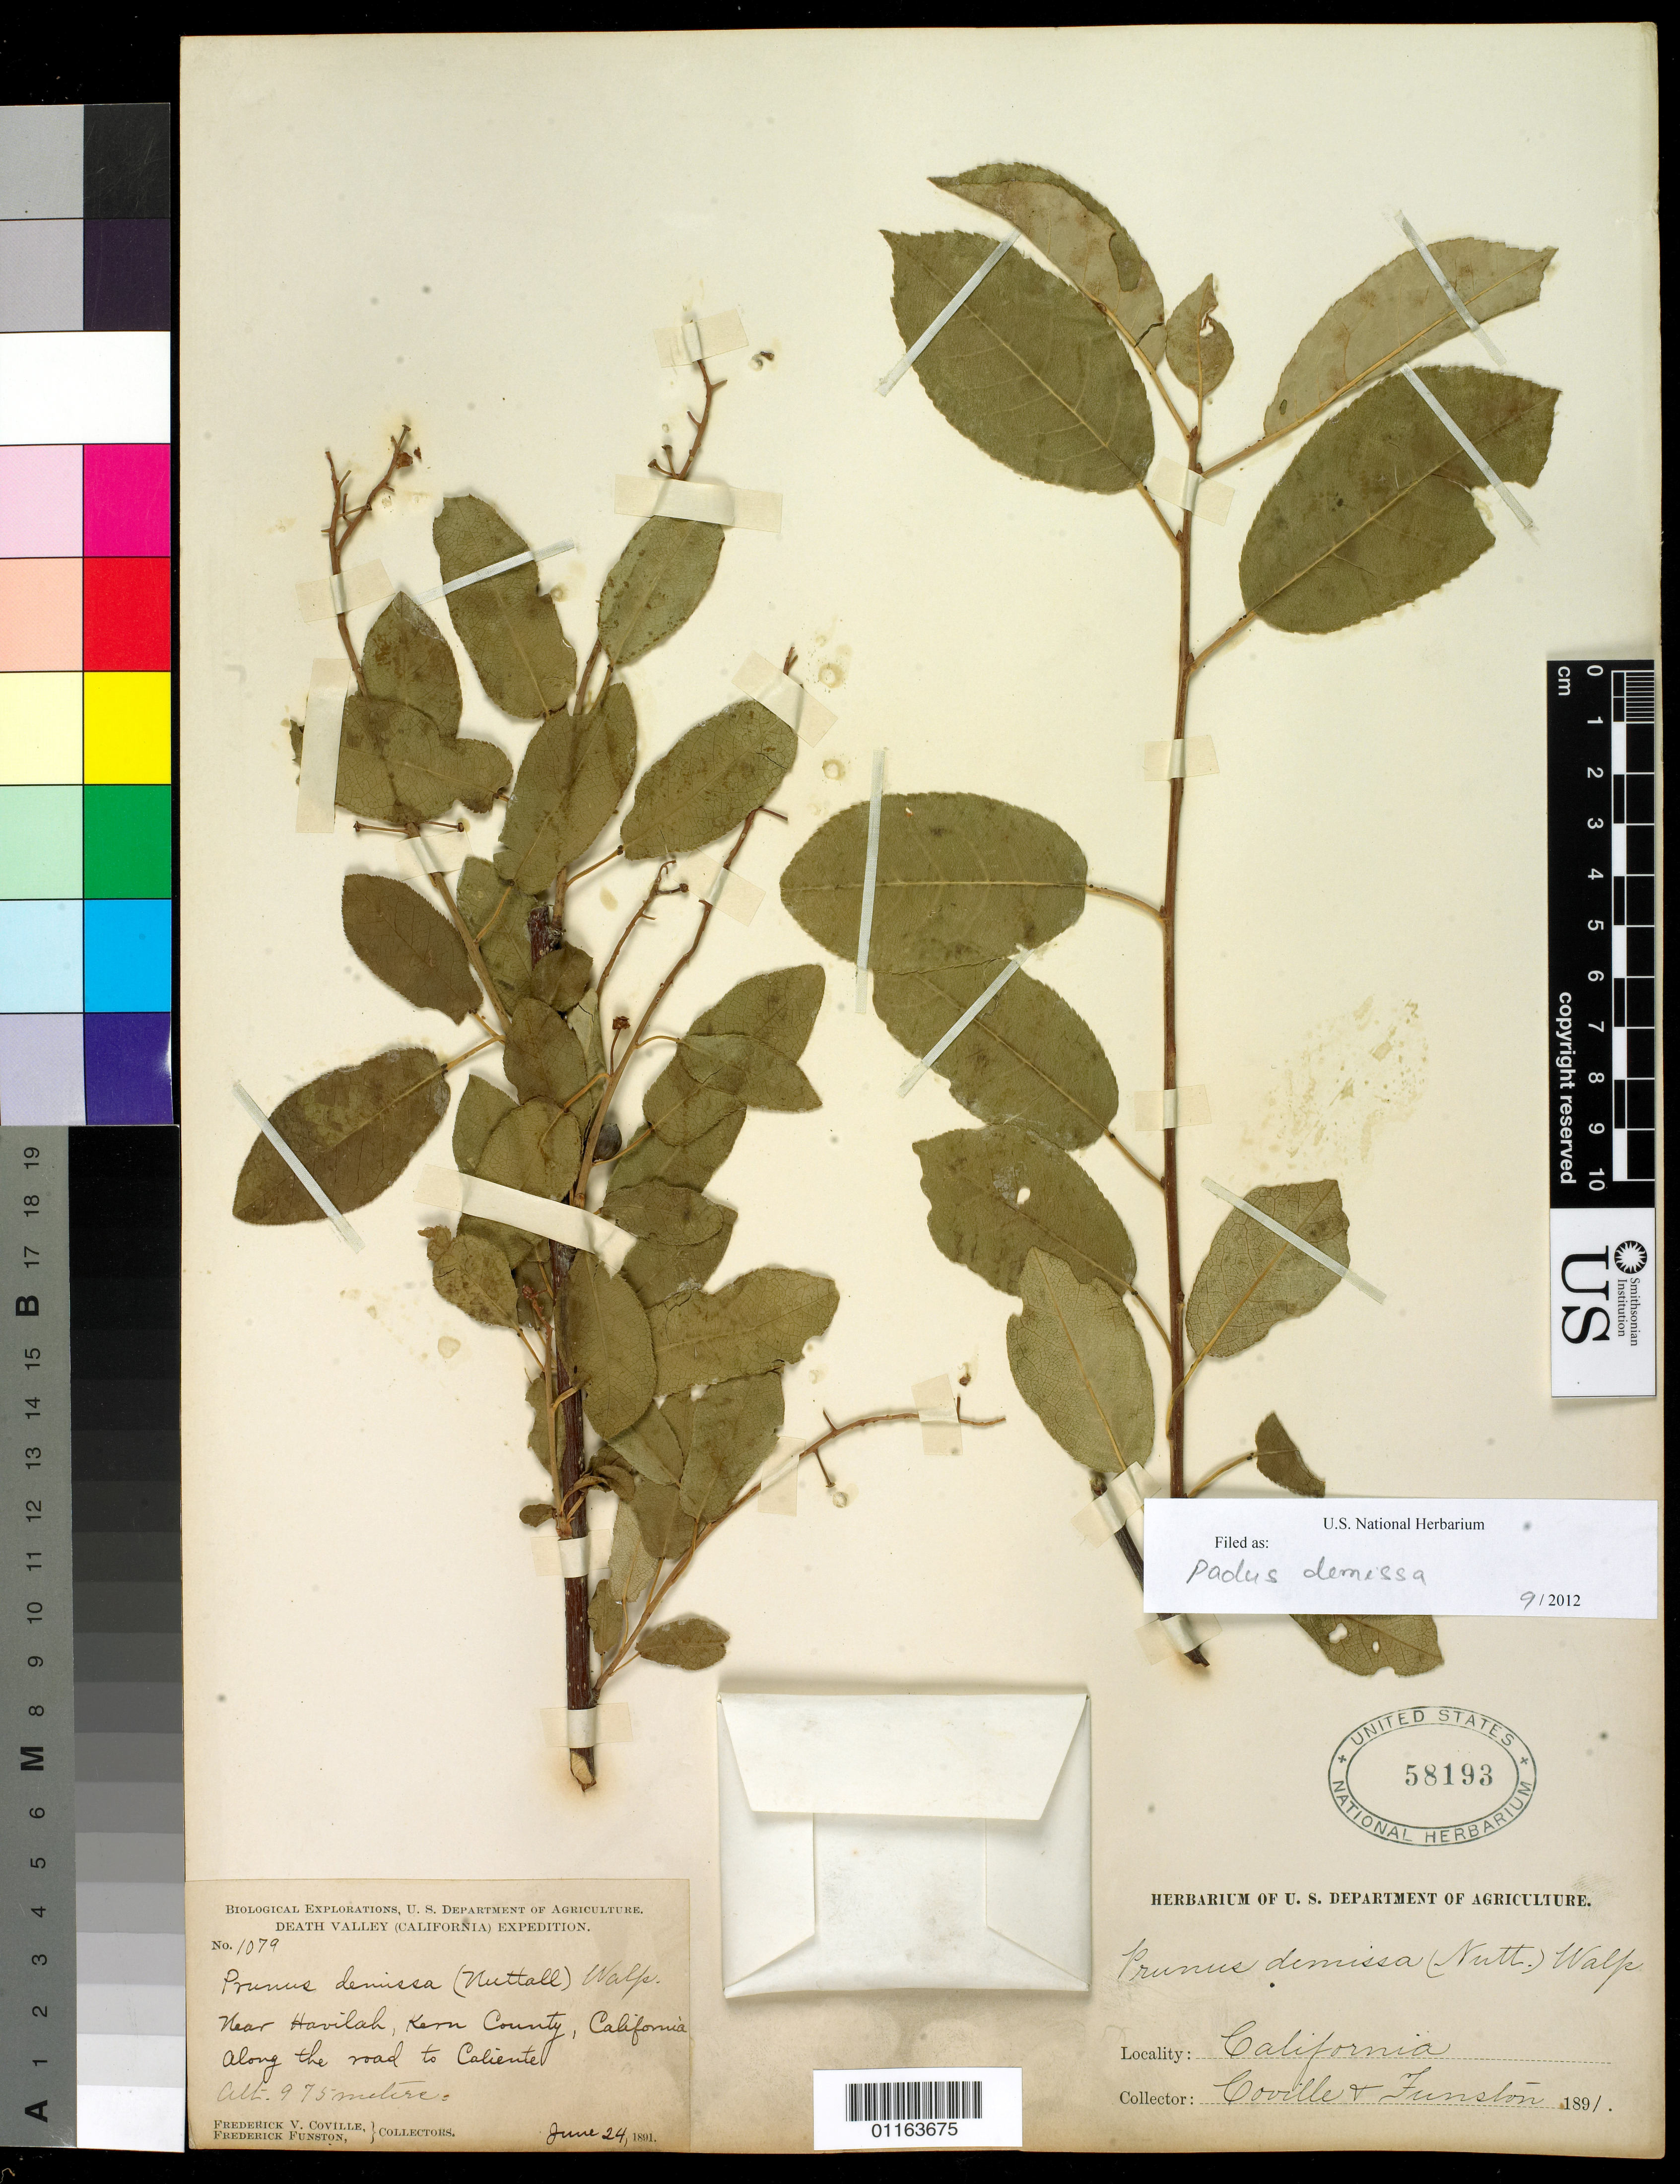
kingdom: Plantae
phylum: Tracheophyta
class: Magnoliopsida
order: Rosales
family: Rosaceae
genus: Prunus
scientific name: Prunus virginiana var. demissa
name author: (Nutt.) Torr.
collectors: F. V. Coville & F. Funston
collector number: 1079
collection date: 1891-06-24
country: United States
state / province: California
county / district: Kern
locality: Near Havilah, along the road to Caliente.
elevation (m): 975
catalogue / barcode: US 58193